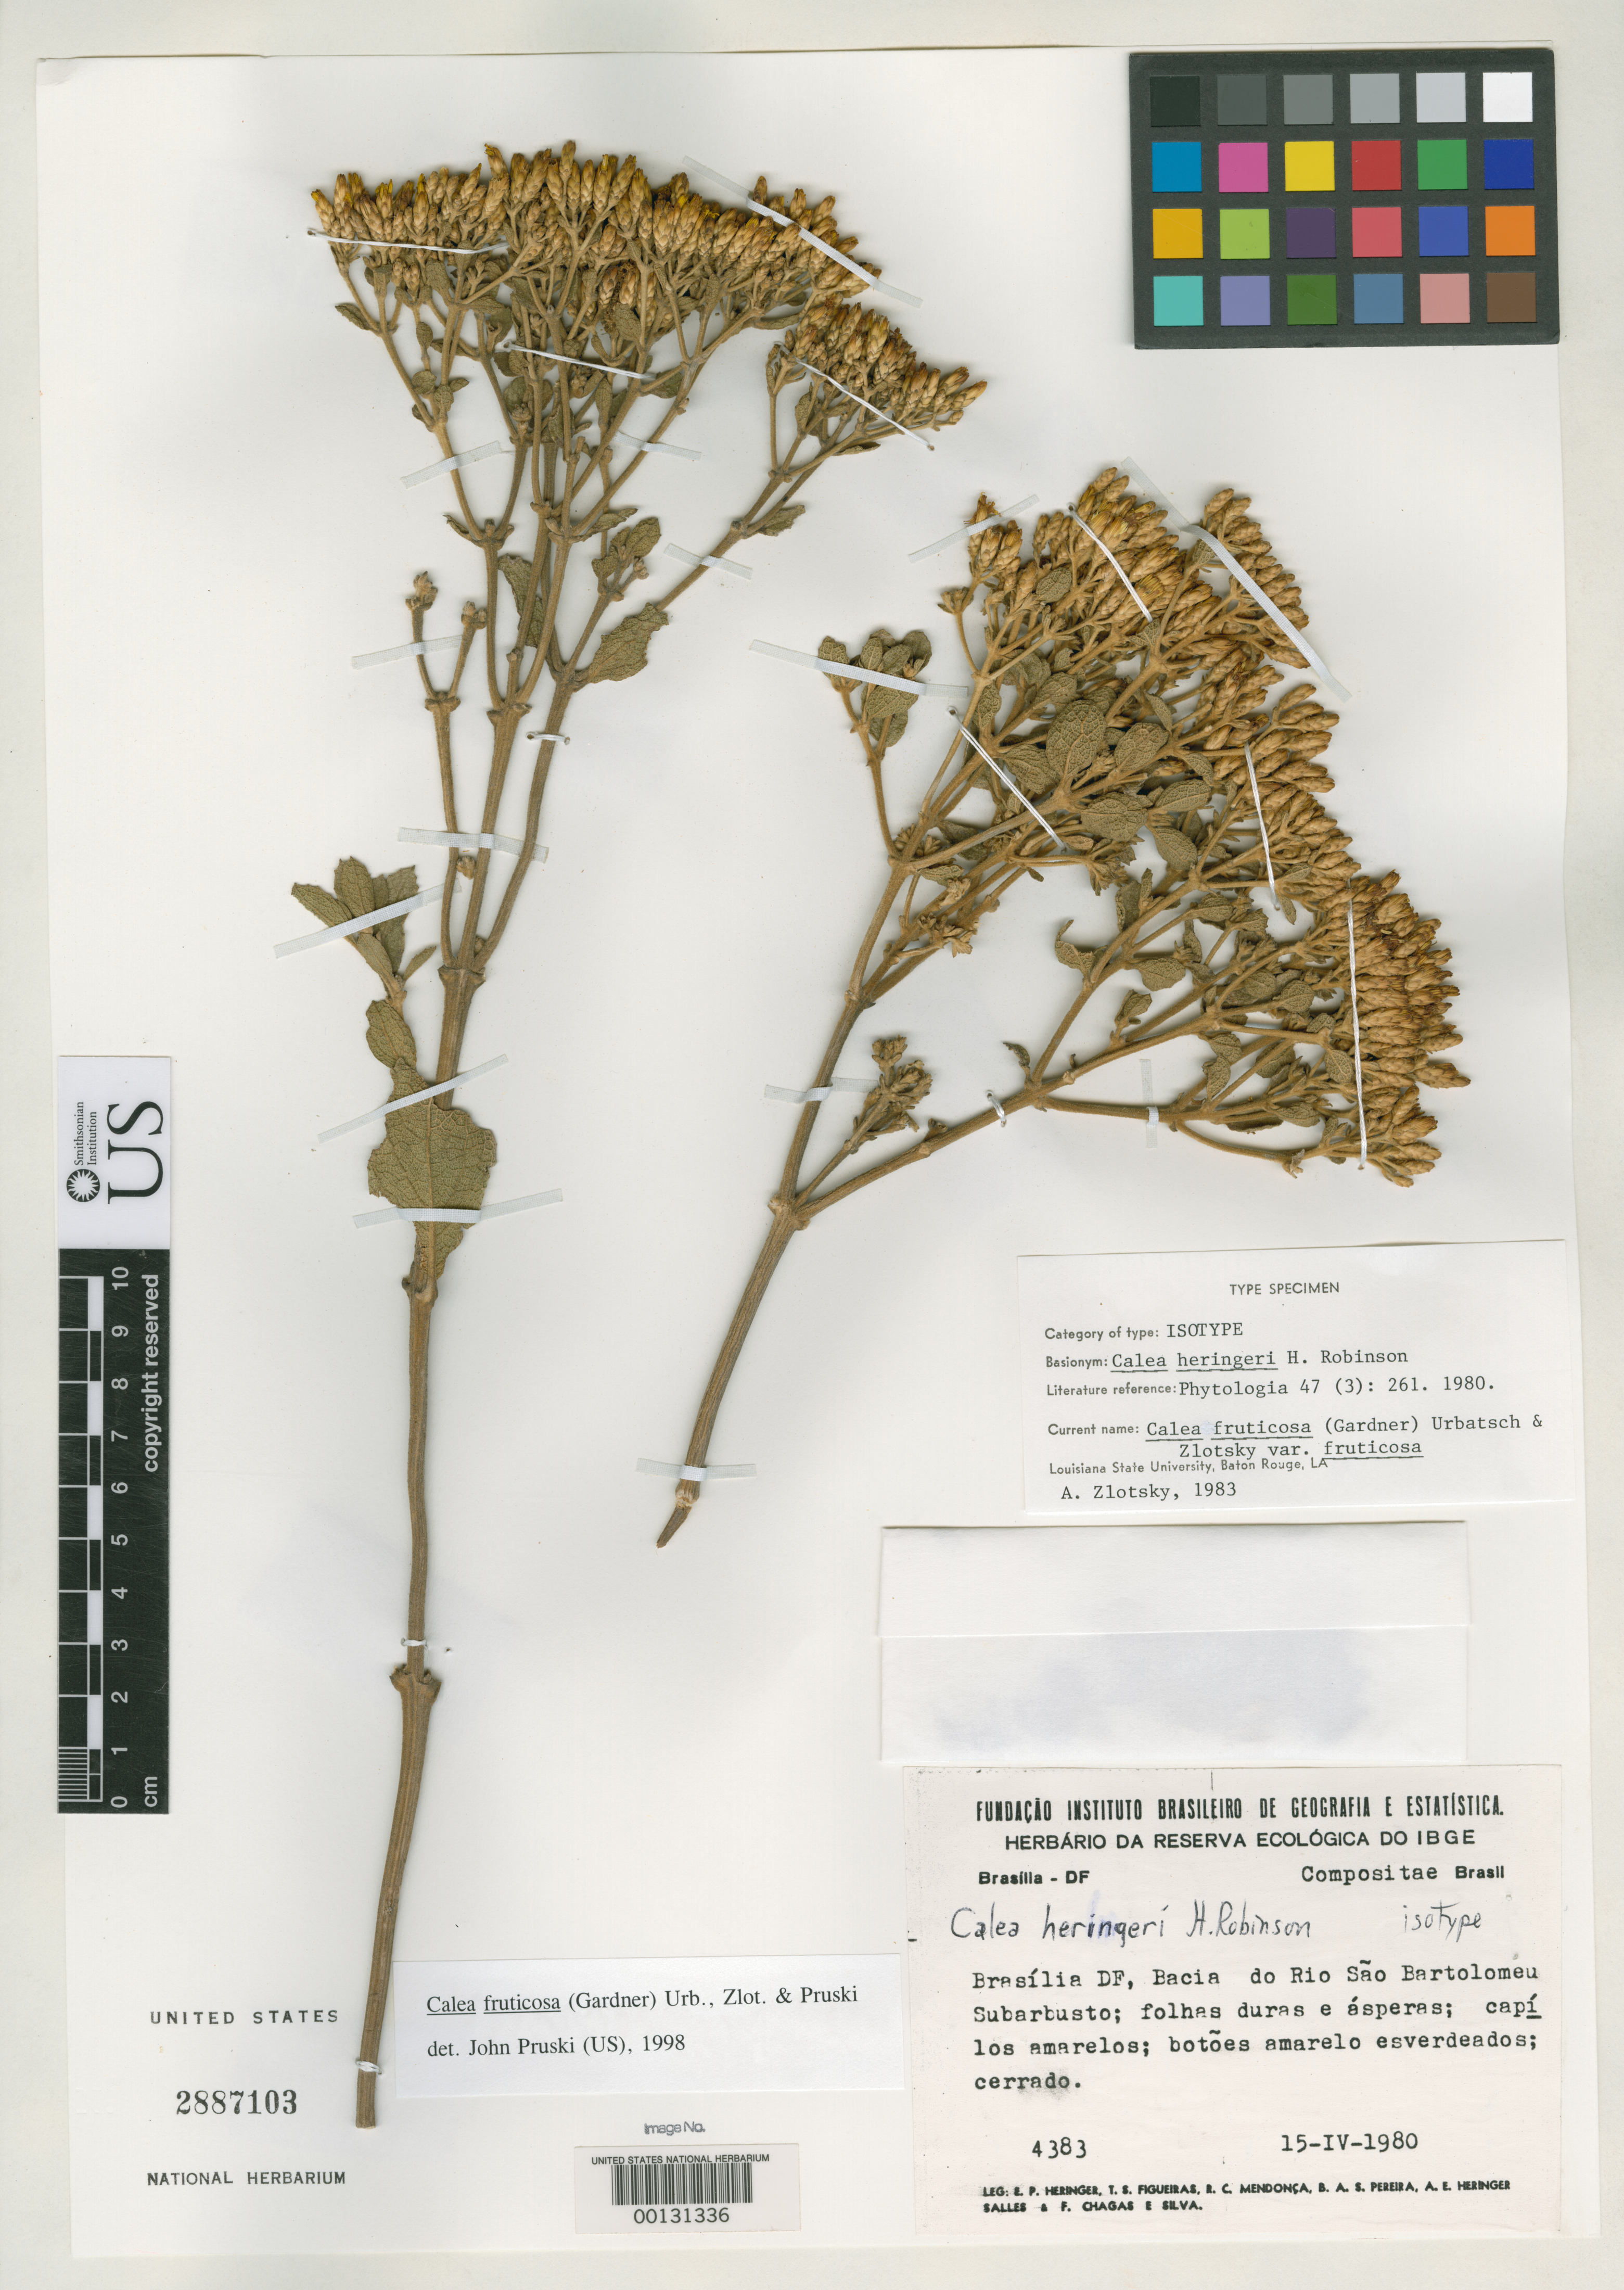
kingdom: Plantae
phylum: Tracheophyta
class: Magnoliopsida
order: Asterales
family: Asteraceae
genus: Calea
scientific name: Calea heringeri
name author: H. Rob.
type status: Isotype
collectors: E. P. Heringer, T. S. Figueiras, A. Perreira, A. Herringer & F. Chagas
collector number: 4383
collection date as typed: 15 Apr 1980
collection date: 1980-04-15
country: Brazil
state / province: Distrito Federal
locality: Bacia do Rio Sao, Bartolomeu, subartusto (subarbusto?). [Rio Sao Bartolomeu basin, underbrush?]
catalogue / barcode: US 2887103